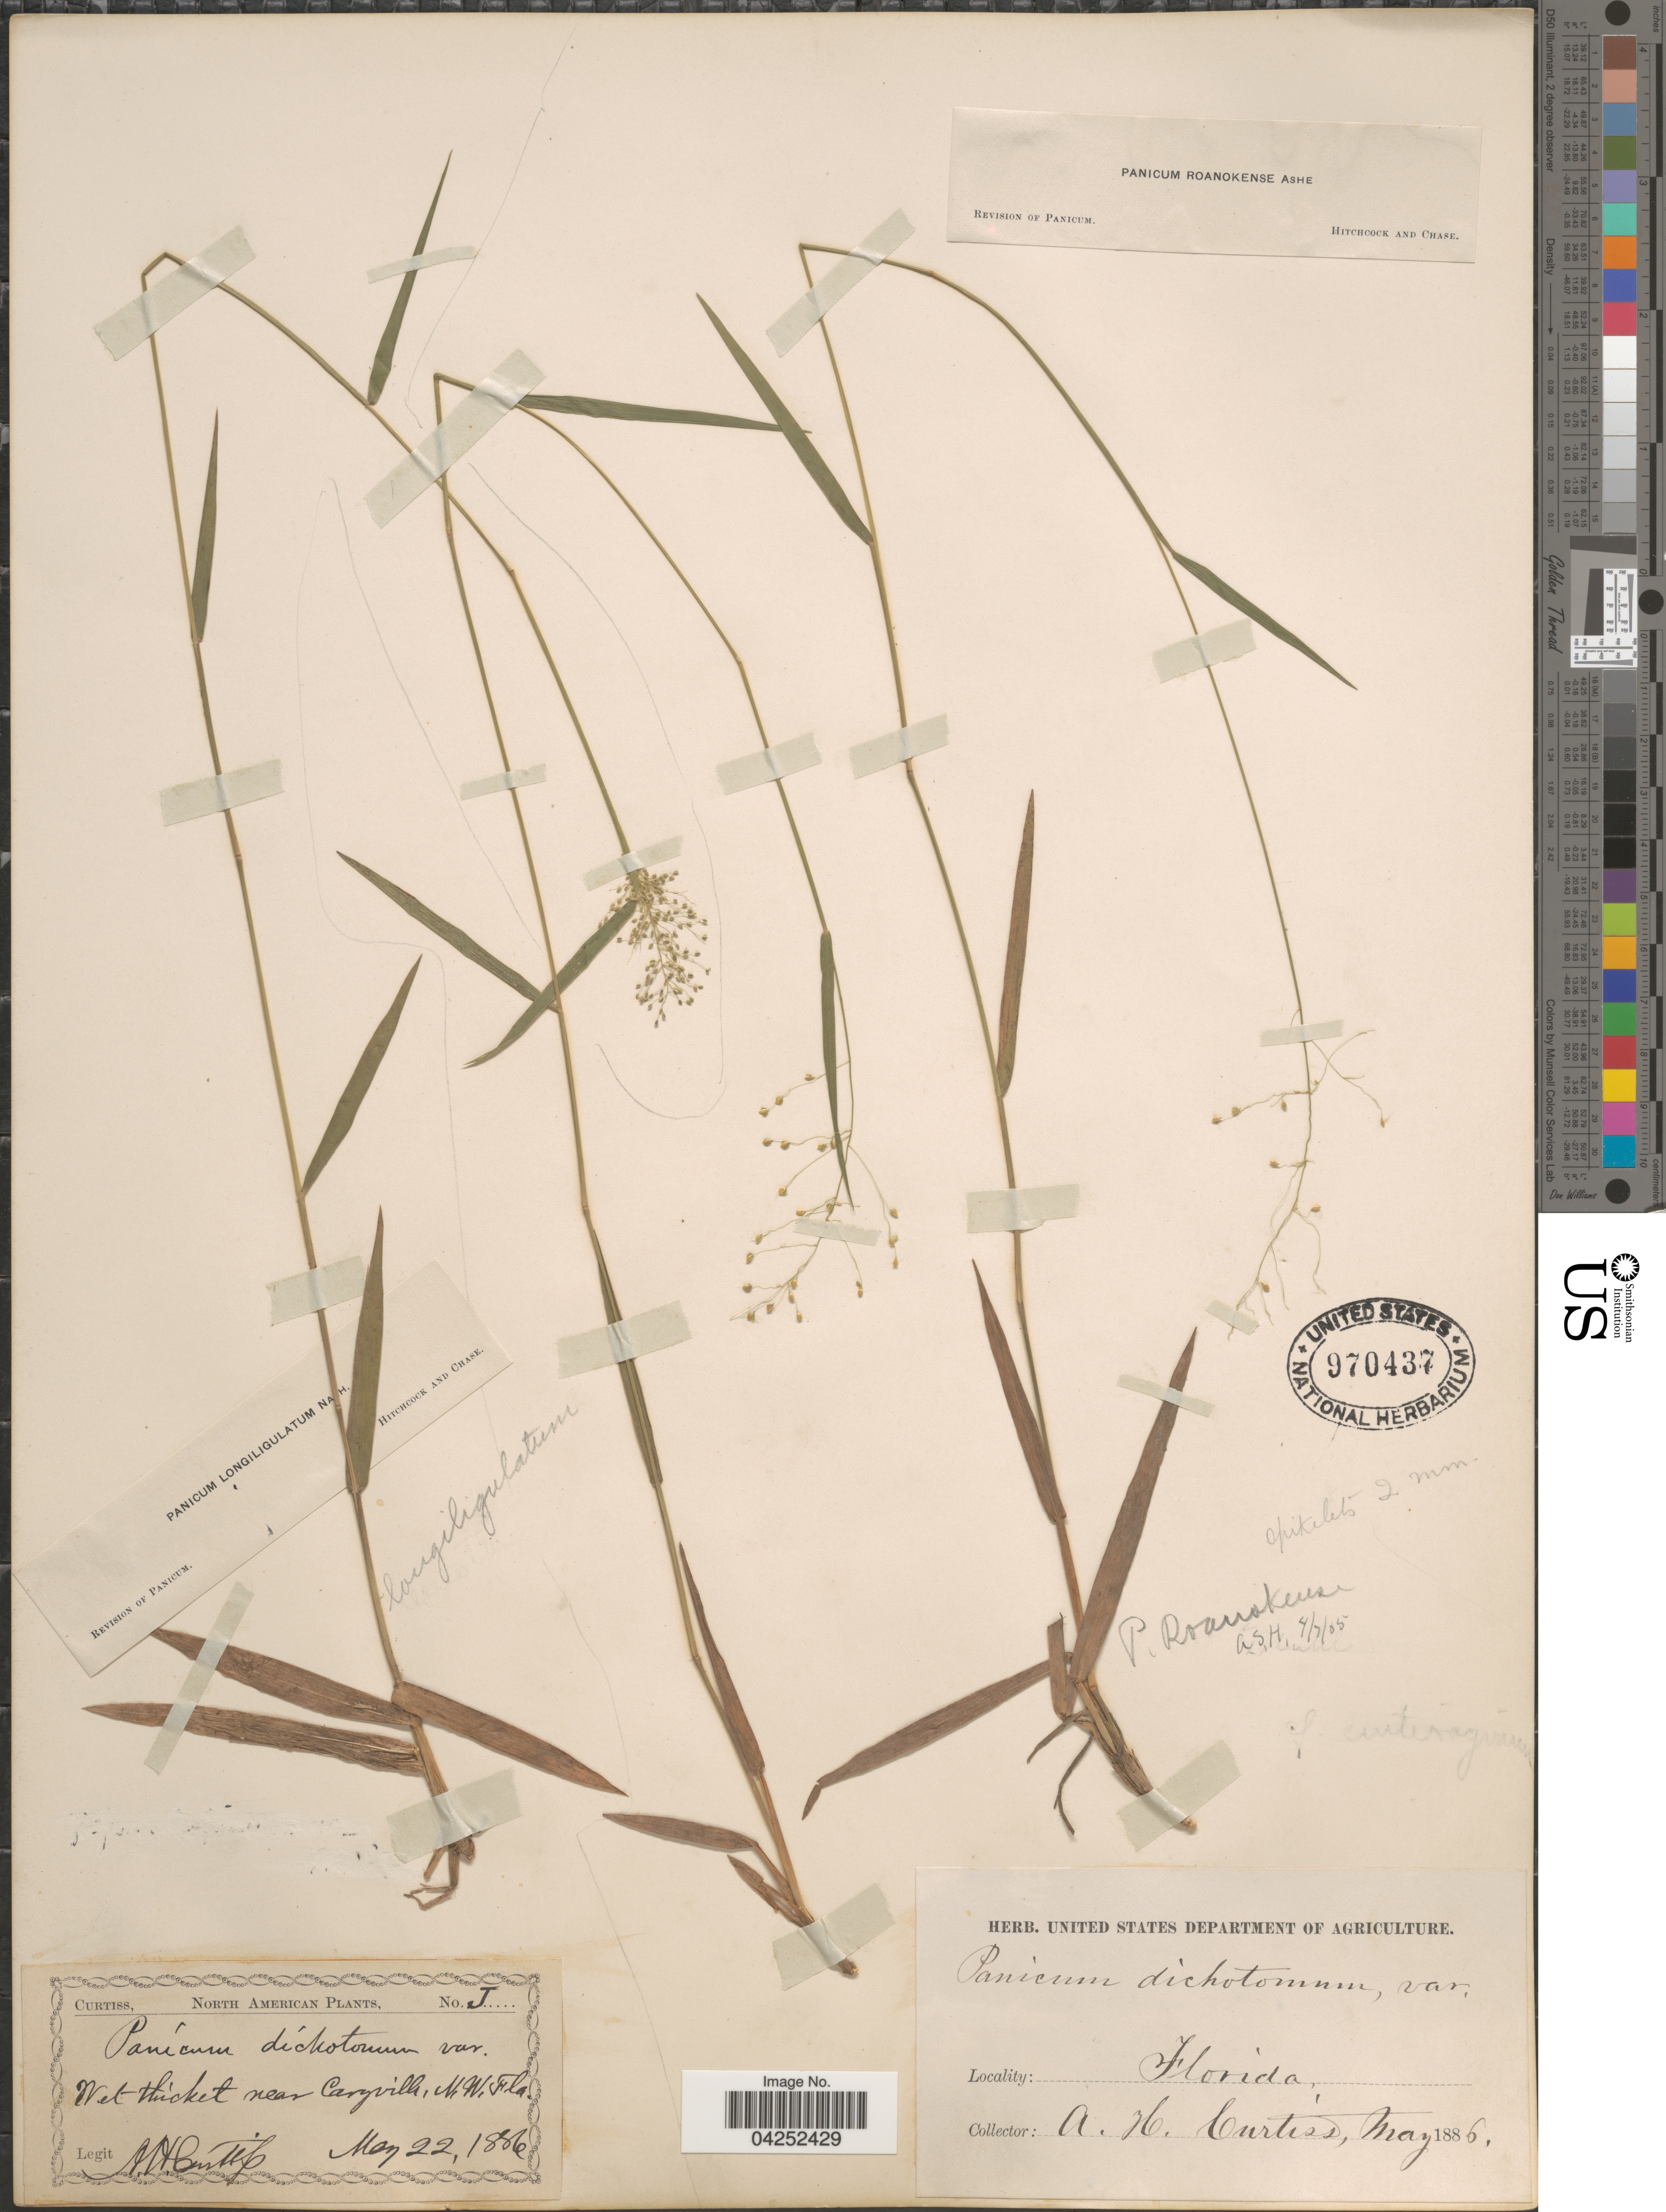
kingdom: Plantae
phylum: Tracheophyta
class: Liliopsida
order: Poales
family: Poaceae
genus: Dichanthelium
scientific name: Dichanthelium bicknellii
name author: (Nash) LeBlond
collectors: A. H. Curtiss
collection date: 1886-05-22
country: United States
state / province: Florida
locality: Wet thicket near Caryville, N.W. Fla.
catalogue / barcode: US 970437